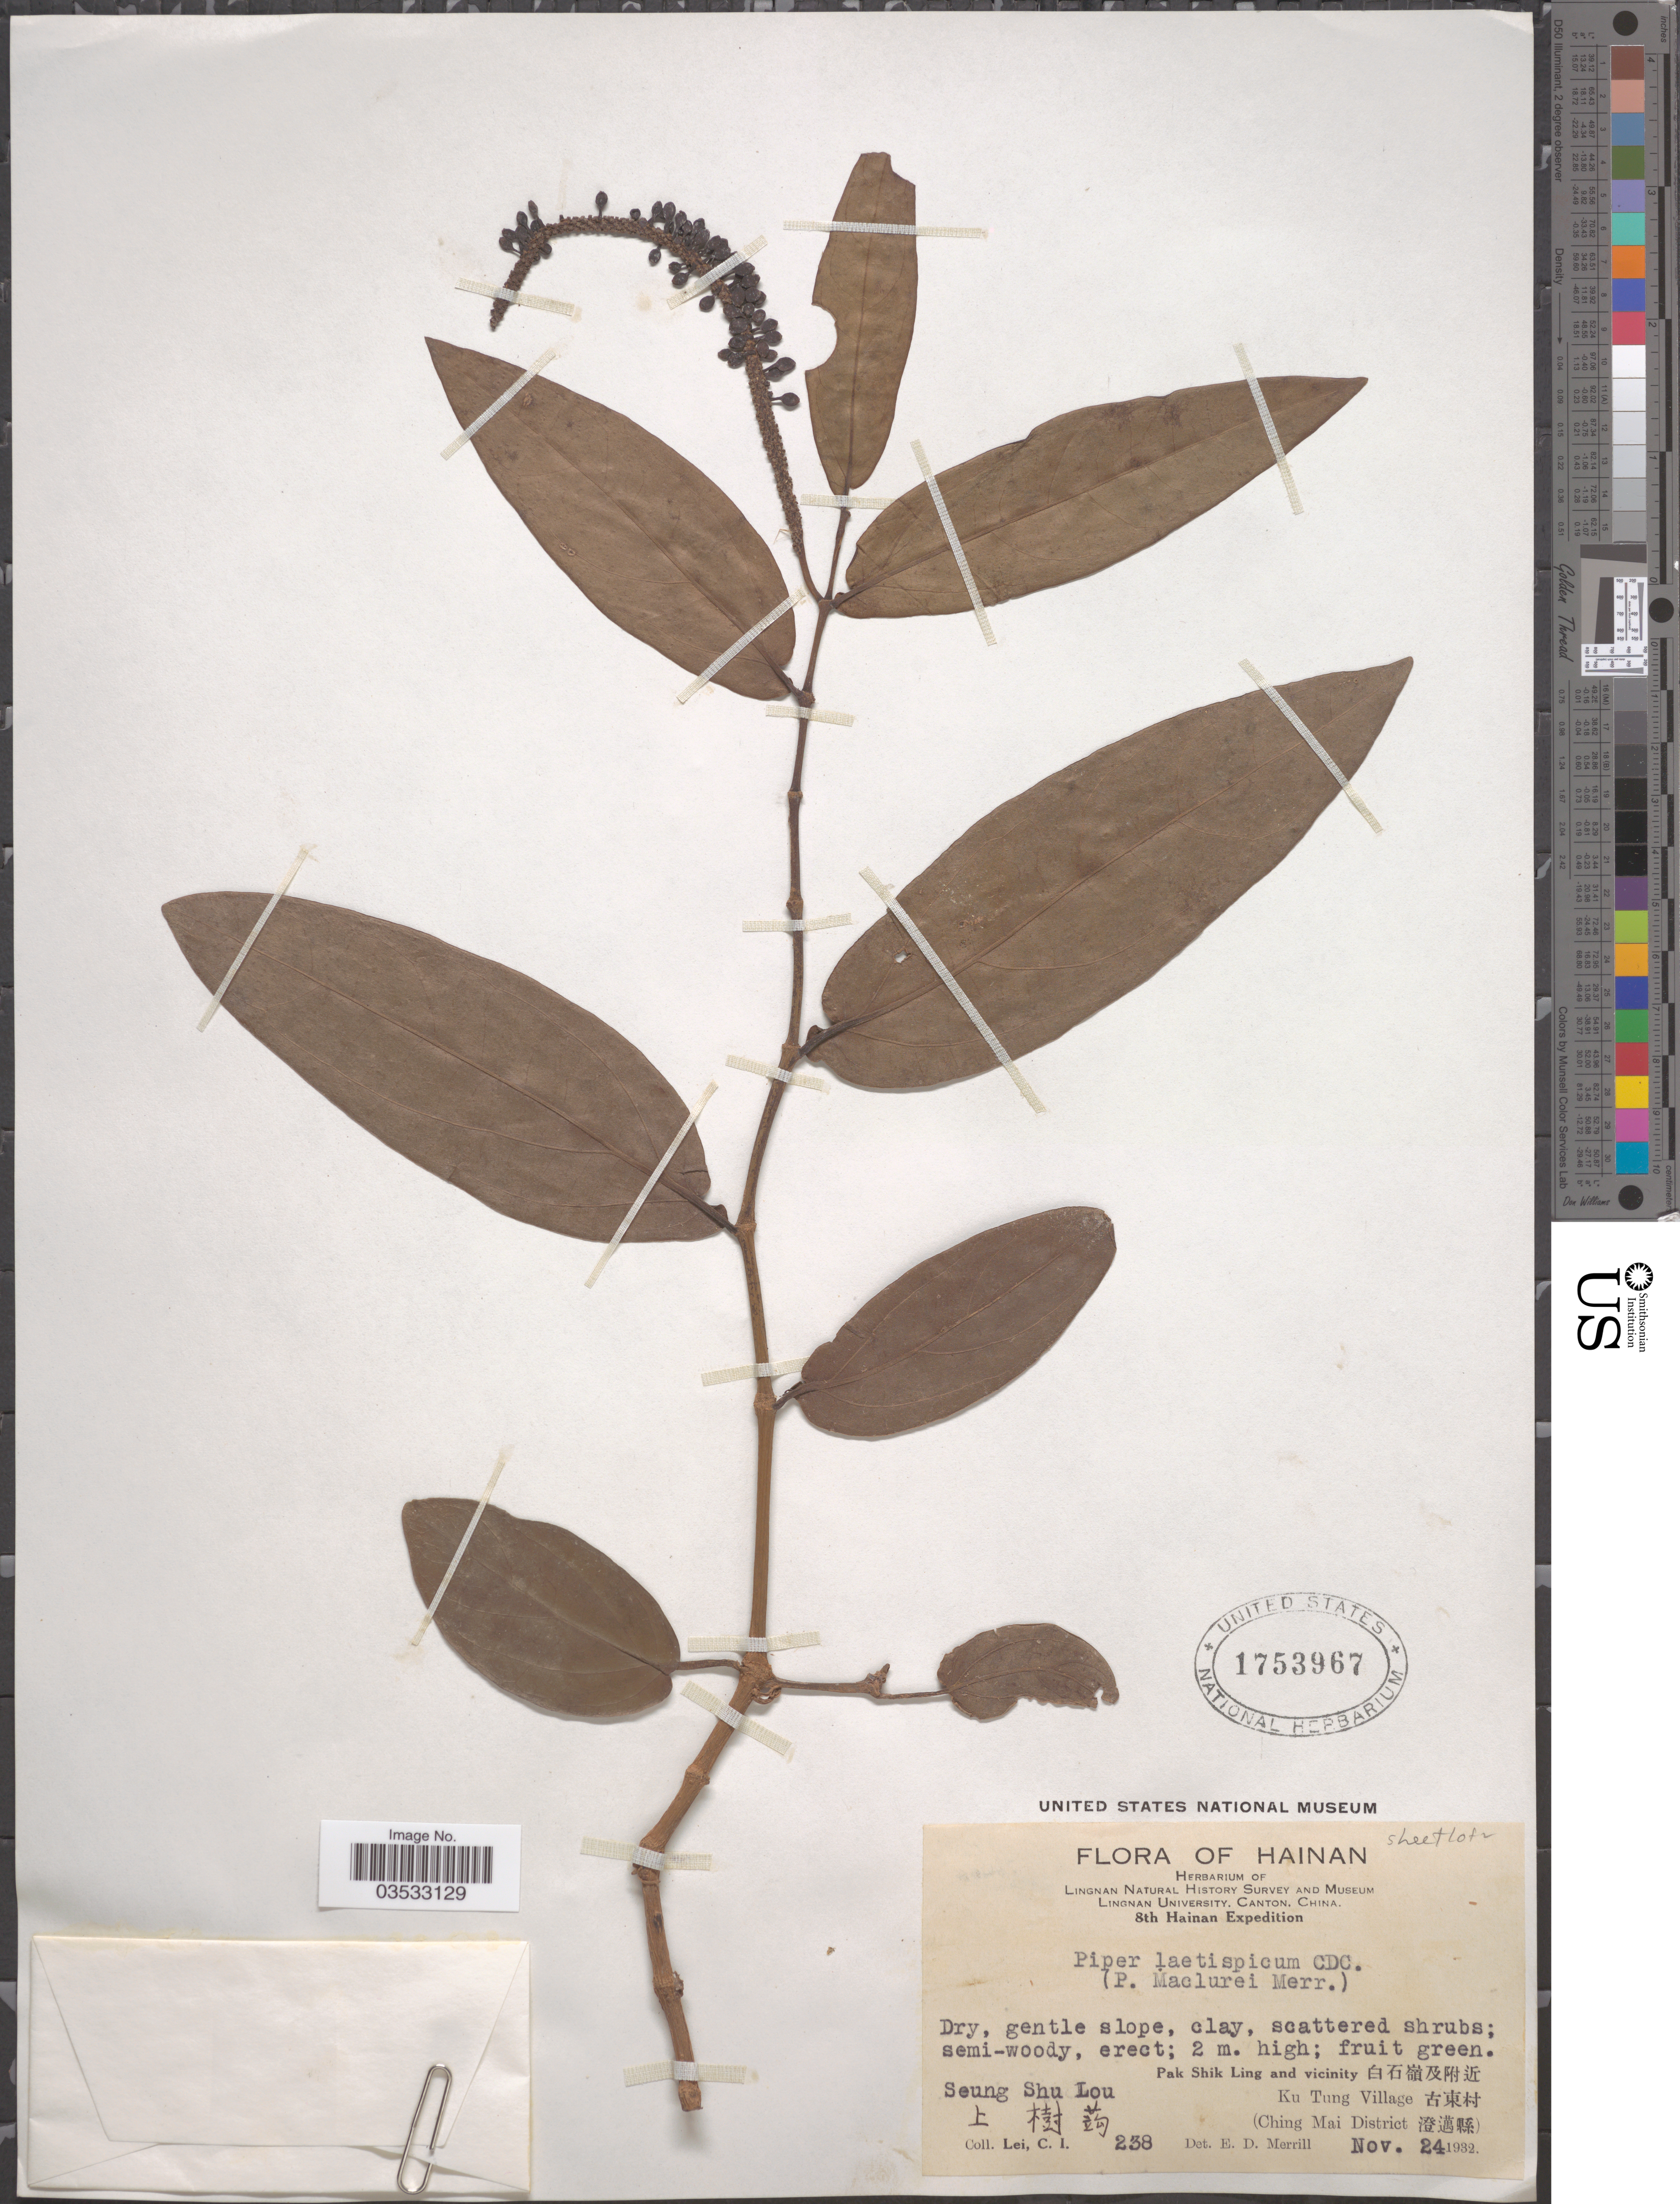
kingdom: Plantae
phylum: Tracheophyta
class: Magnoliopsida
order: Piperales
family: Piperaceae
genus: Piper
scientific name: Piper laetispicum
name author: C. DC.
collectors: C. I. Lei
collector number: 238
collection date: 1932-11-24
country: China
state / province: Hainan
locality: Pak Shik Ling and vicinity X, Ku Tung Village X, (Ching Mai District, X). Seung Shu Lou.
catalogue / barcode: US 1753967